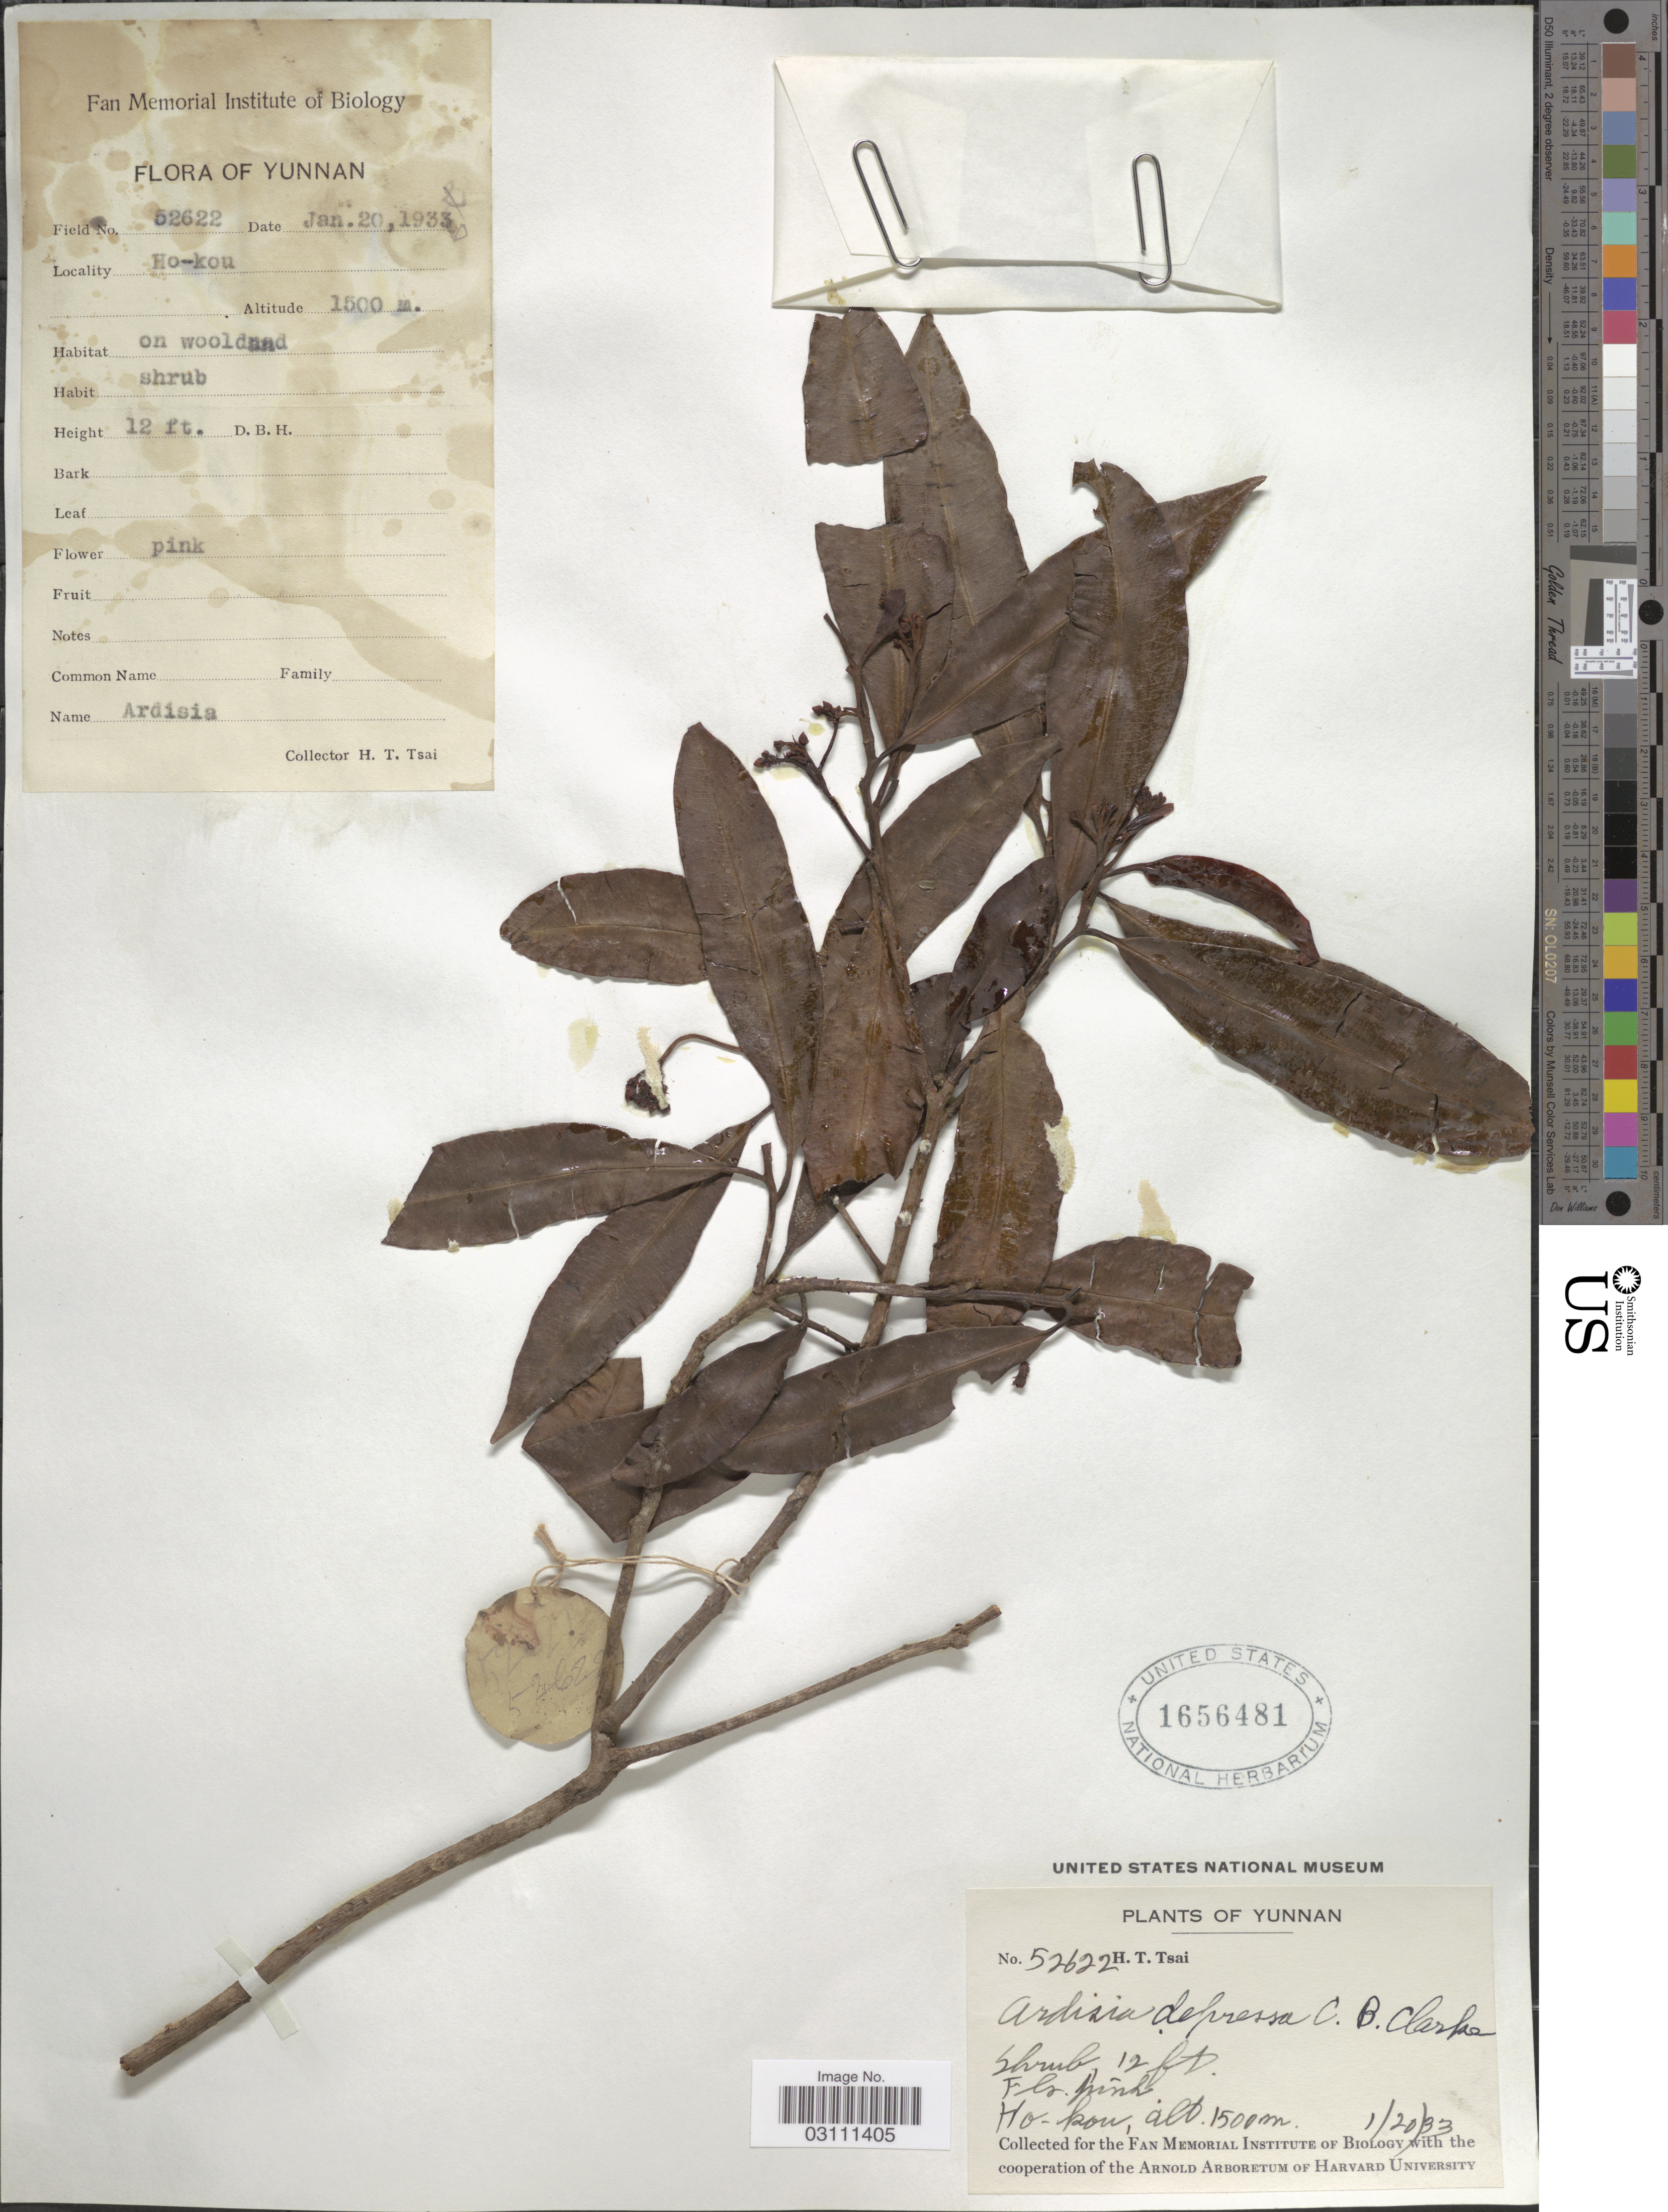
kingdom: Plantae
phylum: Tracheophyta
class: Magnoliopsida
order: Ericales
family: Primulaceae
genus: Ardisia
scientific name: Ardisia depressa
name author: C.B. Clarke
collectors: H. Tsai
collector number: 52622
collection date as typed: Transcribed d/m/y: 20/1/33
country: China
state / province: Yunnan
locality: Ho-kou.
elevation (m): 1500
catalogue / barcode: US 1656481